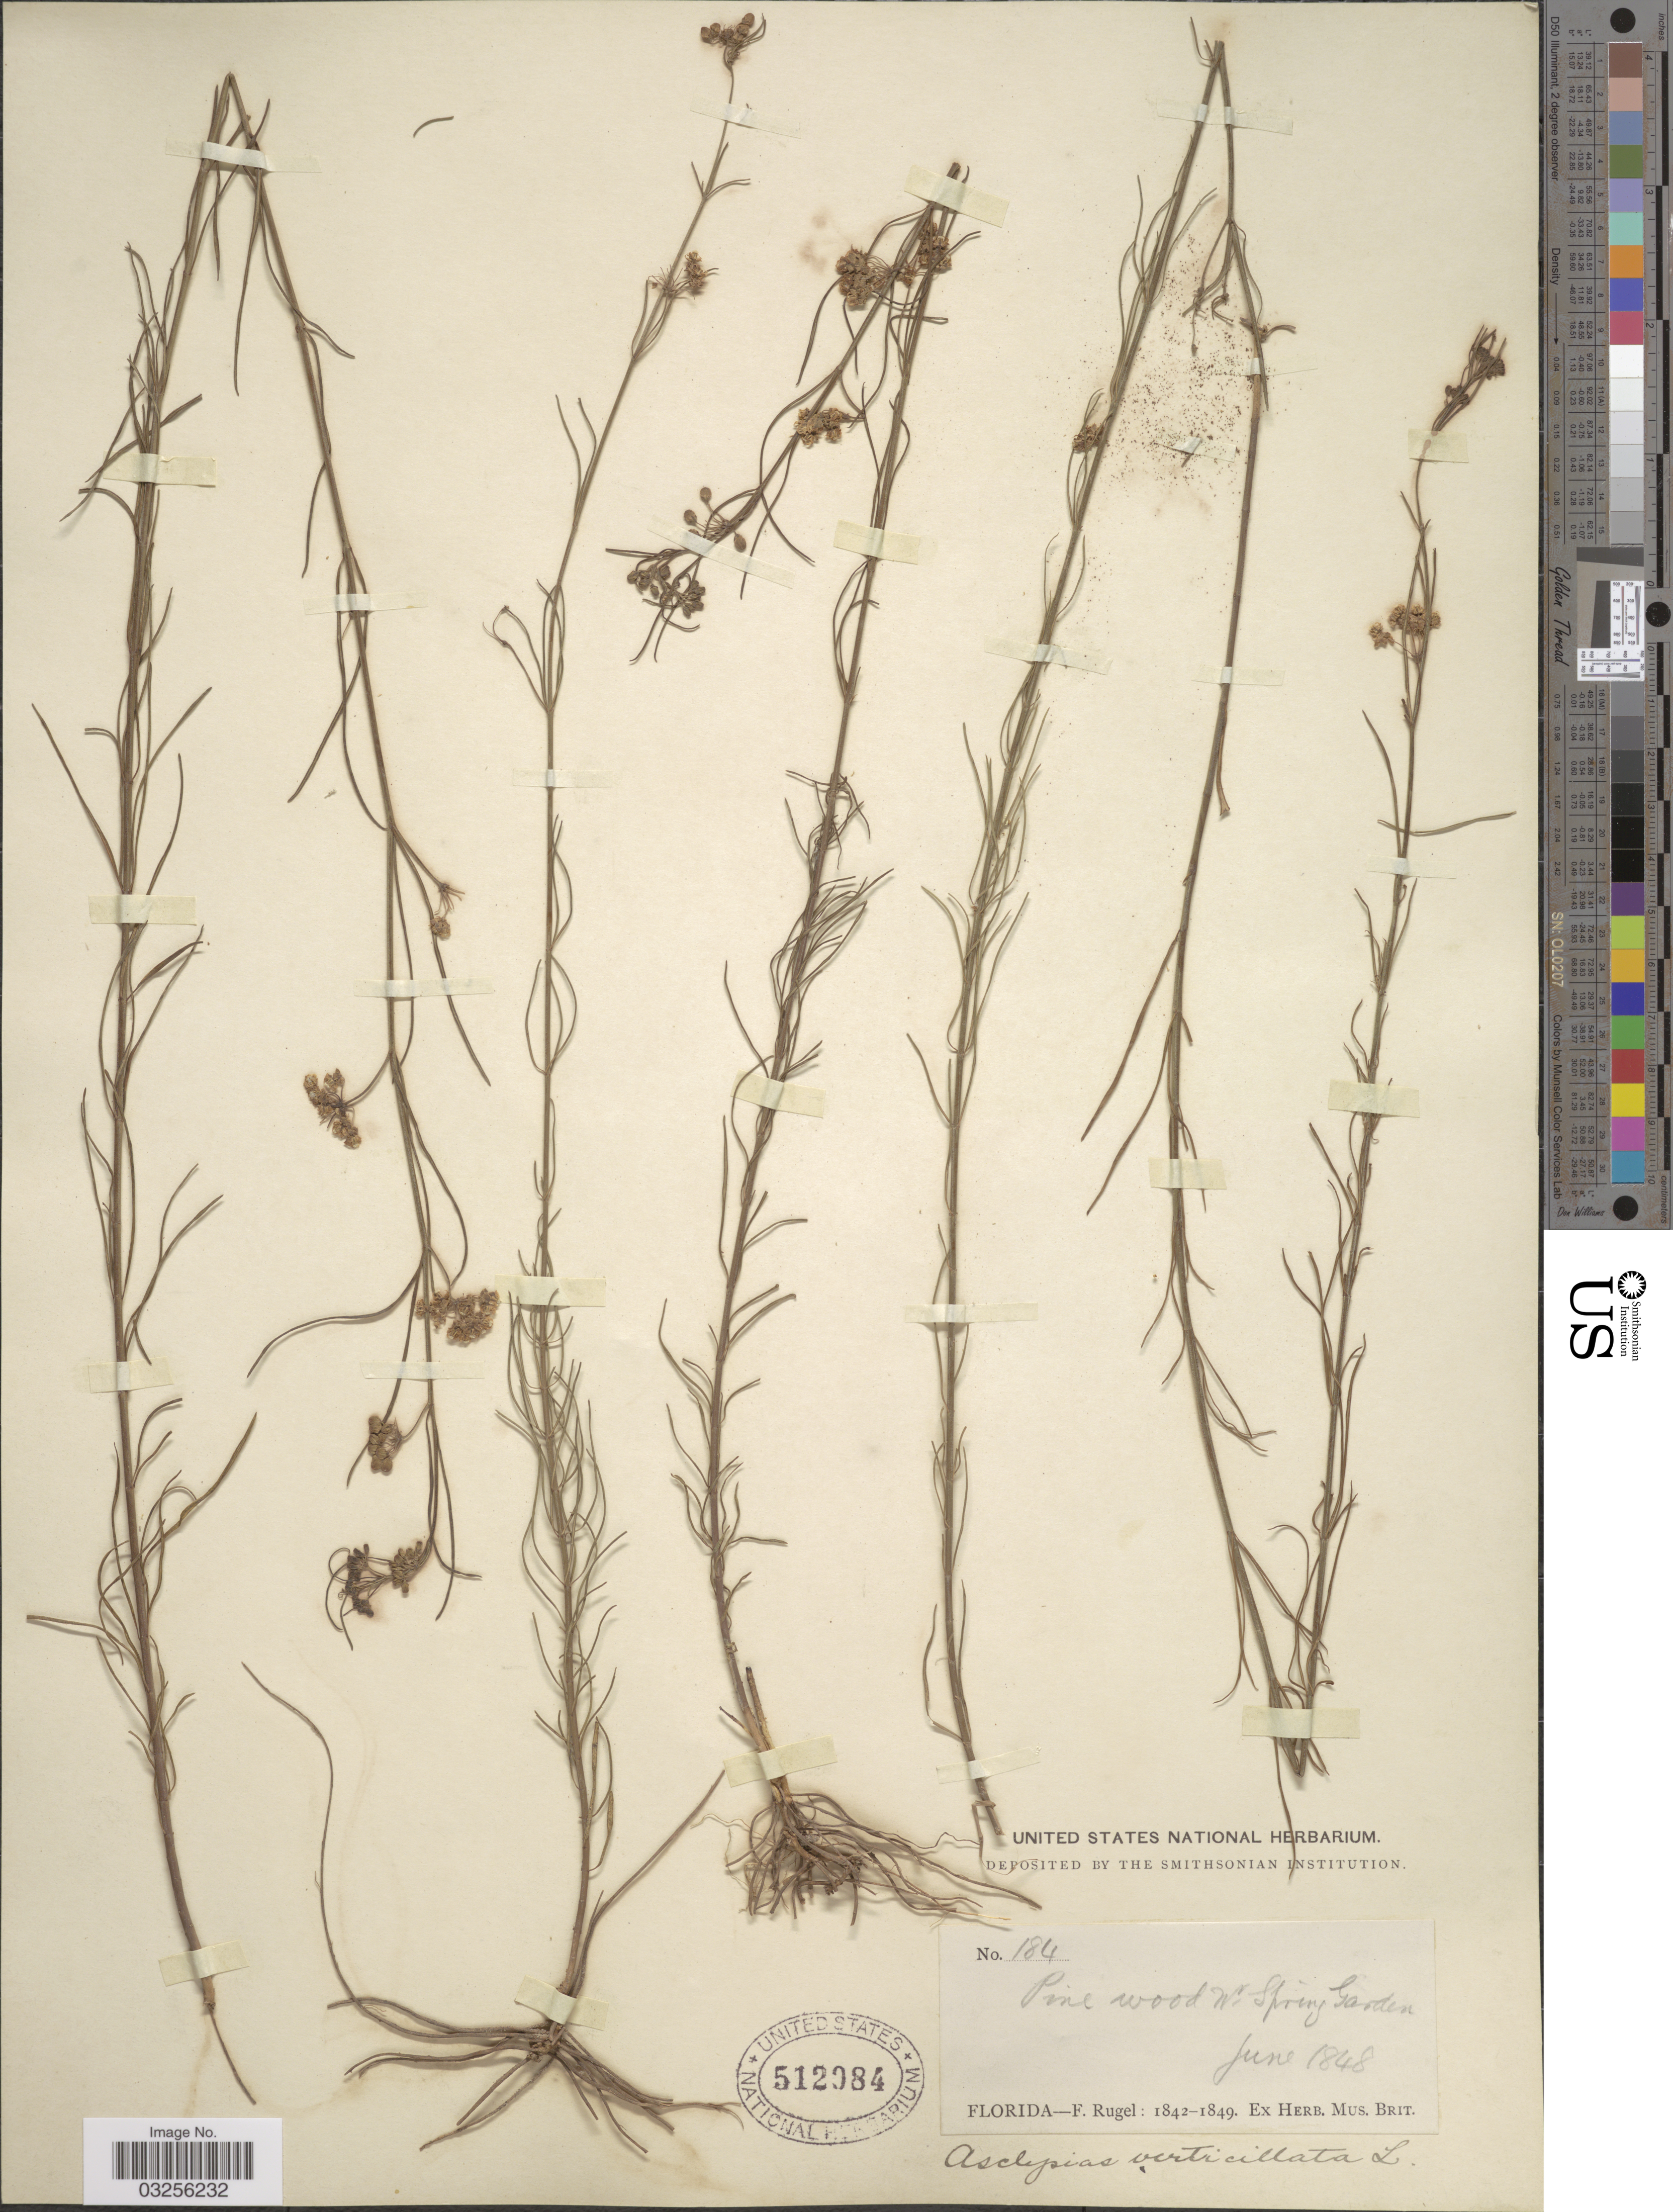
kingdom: Plantae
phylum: Tracheophyta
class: Magnoliopsida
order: Gentianales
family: Apocynaceae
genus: Asclepias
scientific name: Asclepias verticillata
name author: L.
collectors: F. Rugel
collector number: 184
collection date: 1848-06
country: United States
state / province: Florida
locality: Pine wood W. Spring Garden.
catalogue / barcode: US 512084